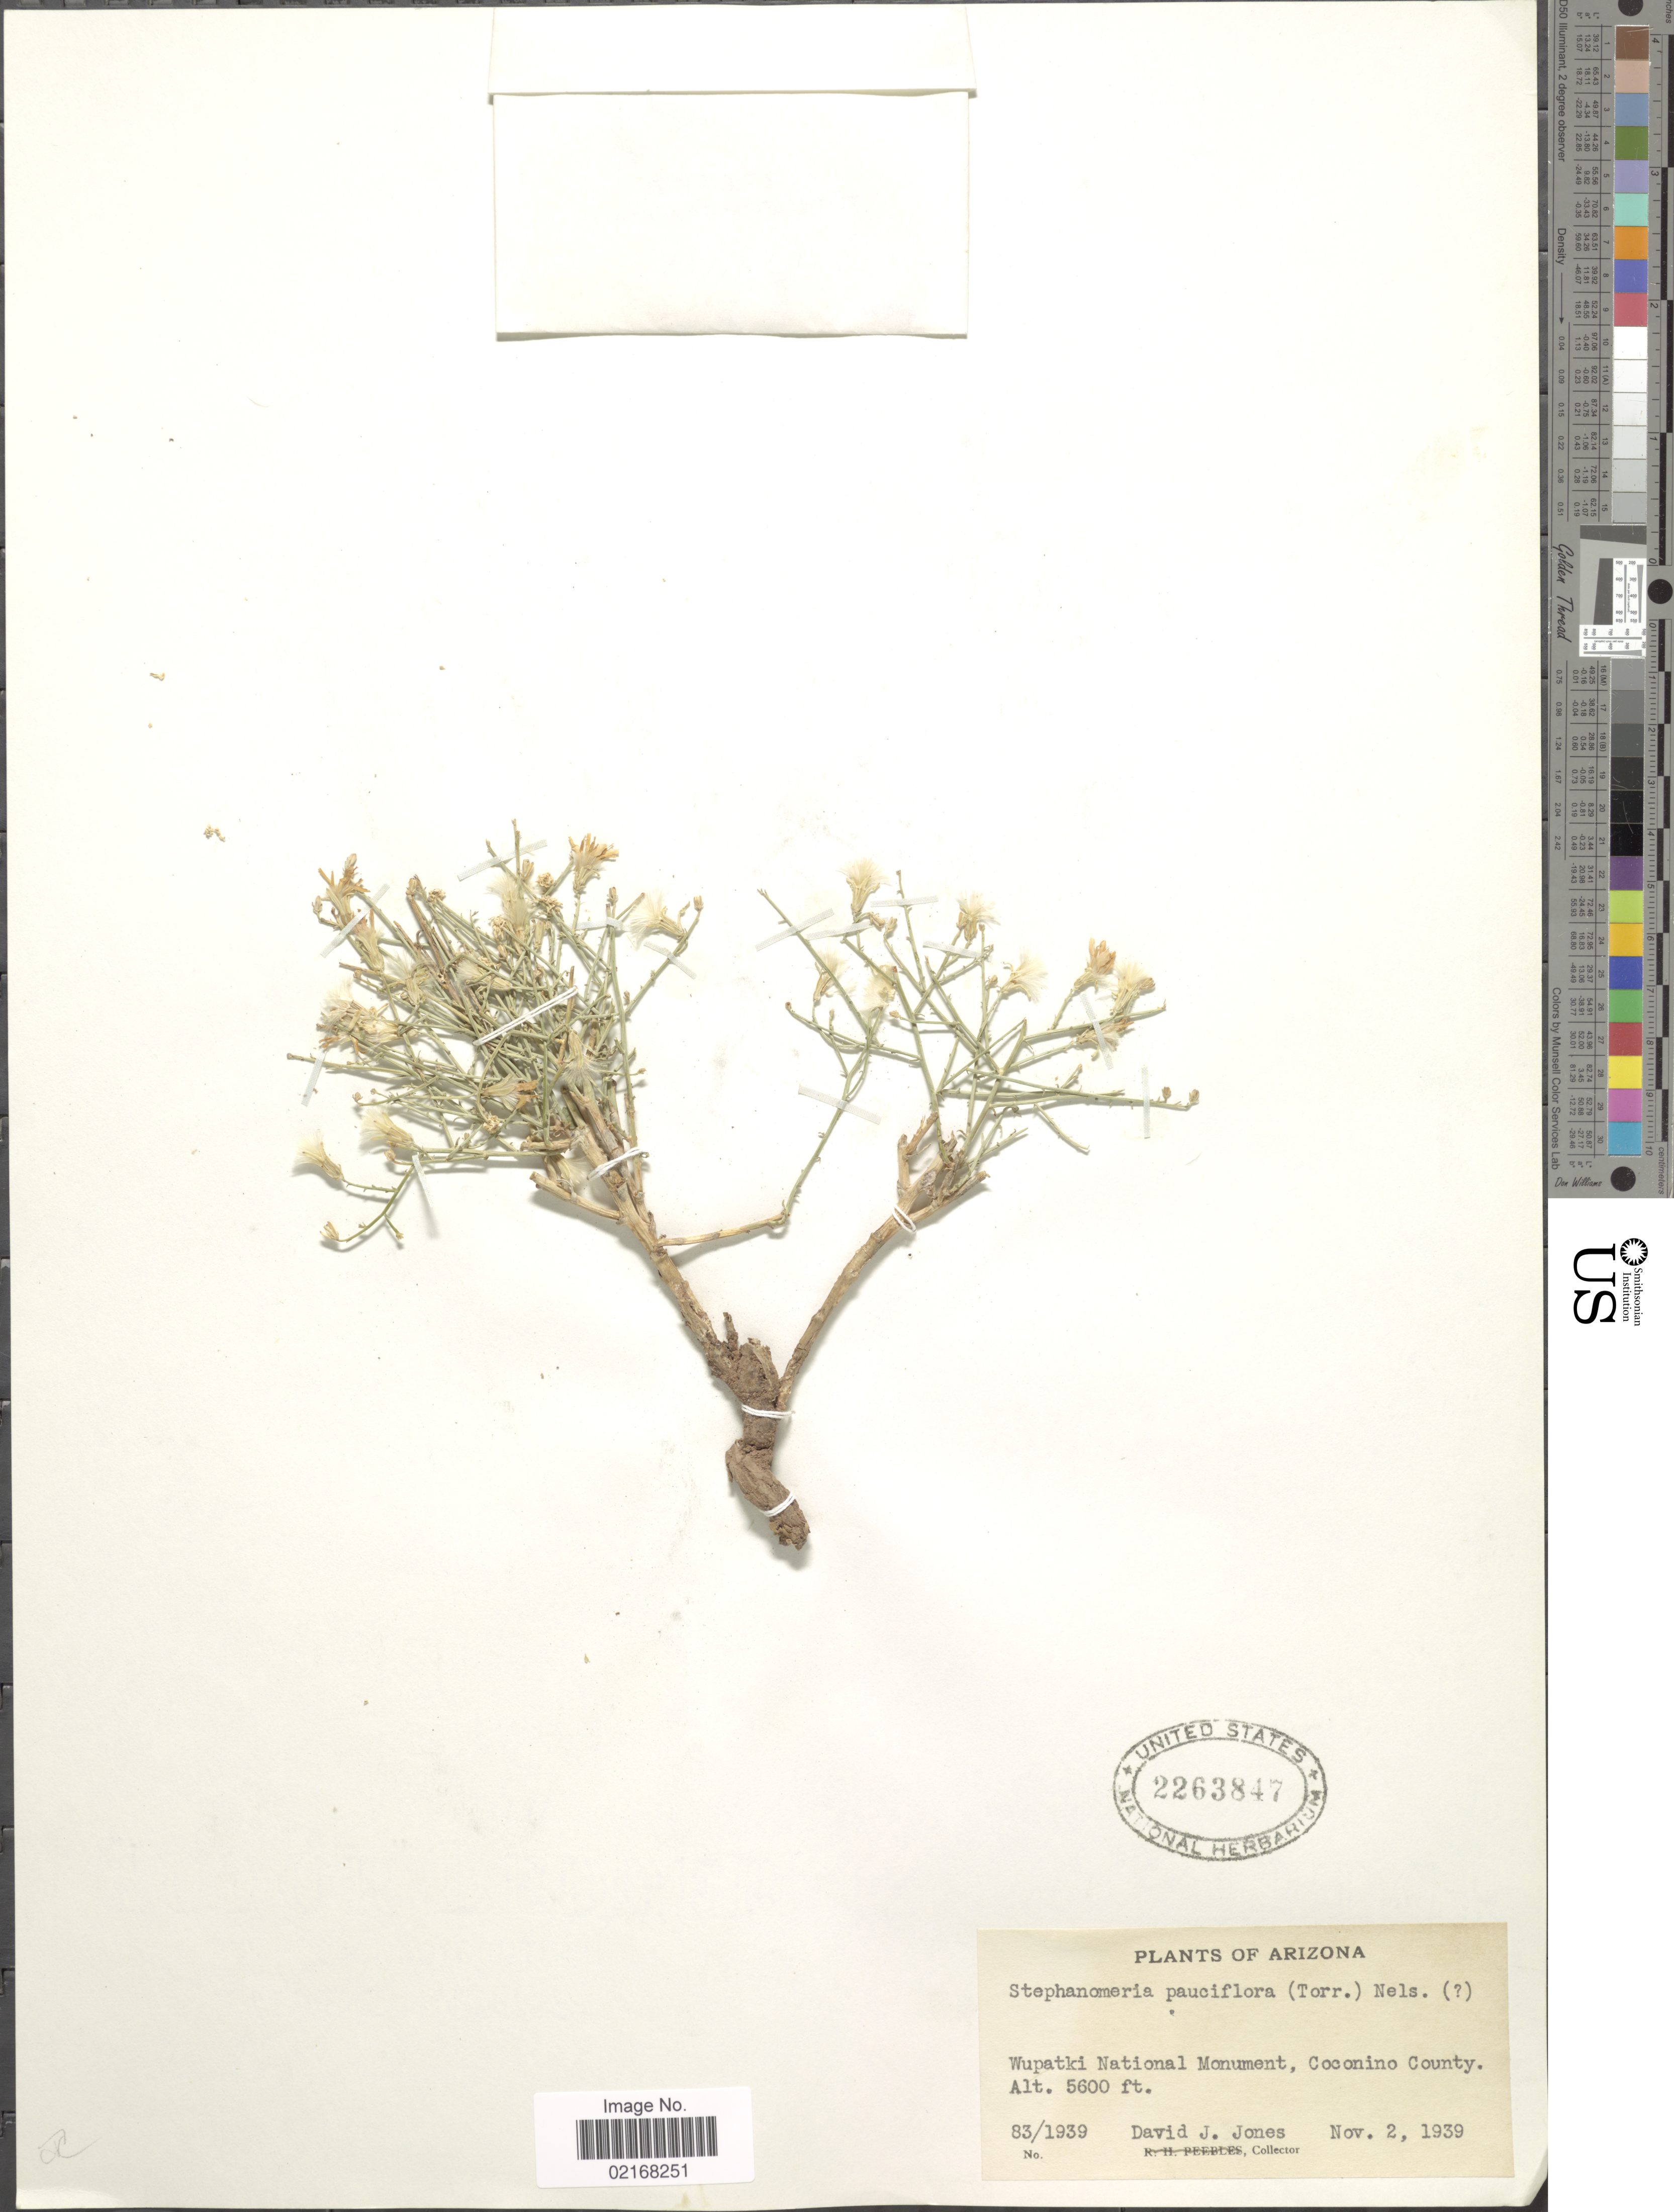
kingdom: Plantae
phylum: Tracheophyta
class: Magnoliopsida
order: Asterales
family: Asteraceae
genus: Stephanomeria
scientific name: Stephanomeria pauciflora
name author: (Torr.) A. Nelson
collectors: D. Jones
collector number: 83/1939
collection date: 1939-11-02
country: United States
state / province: Arizona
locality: Wupatki National Monument, Coconino County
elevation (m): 1707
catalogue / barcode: US 2263847